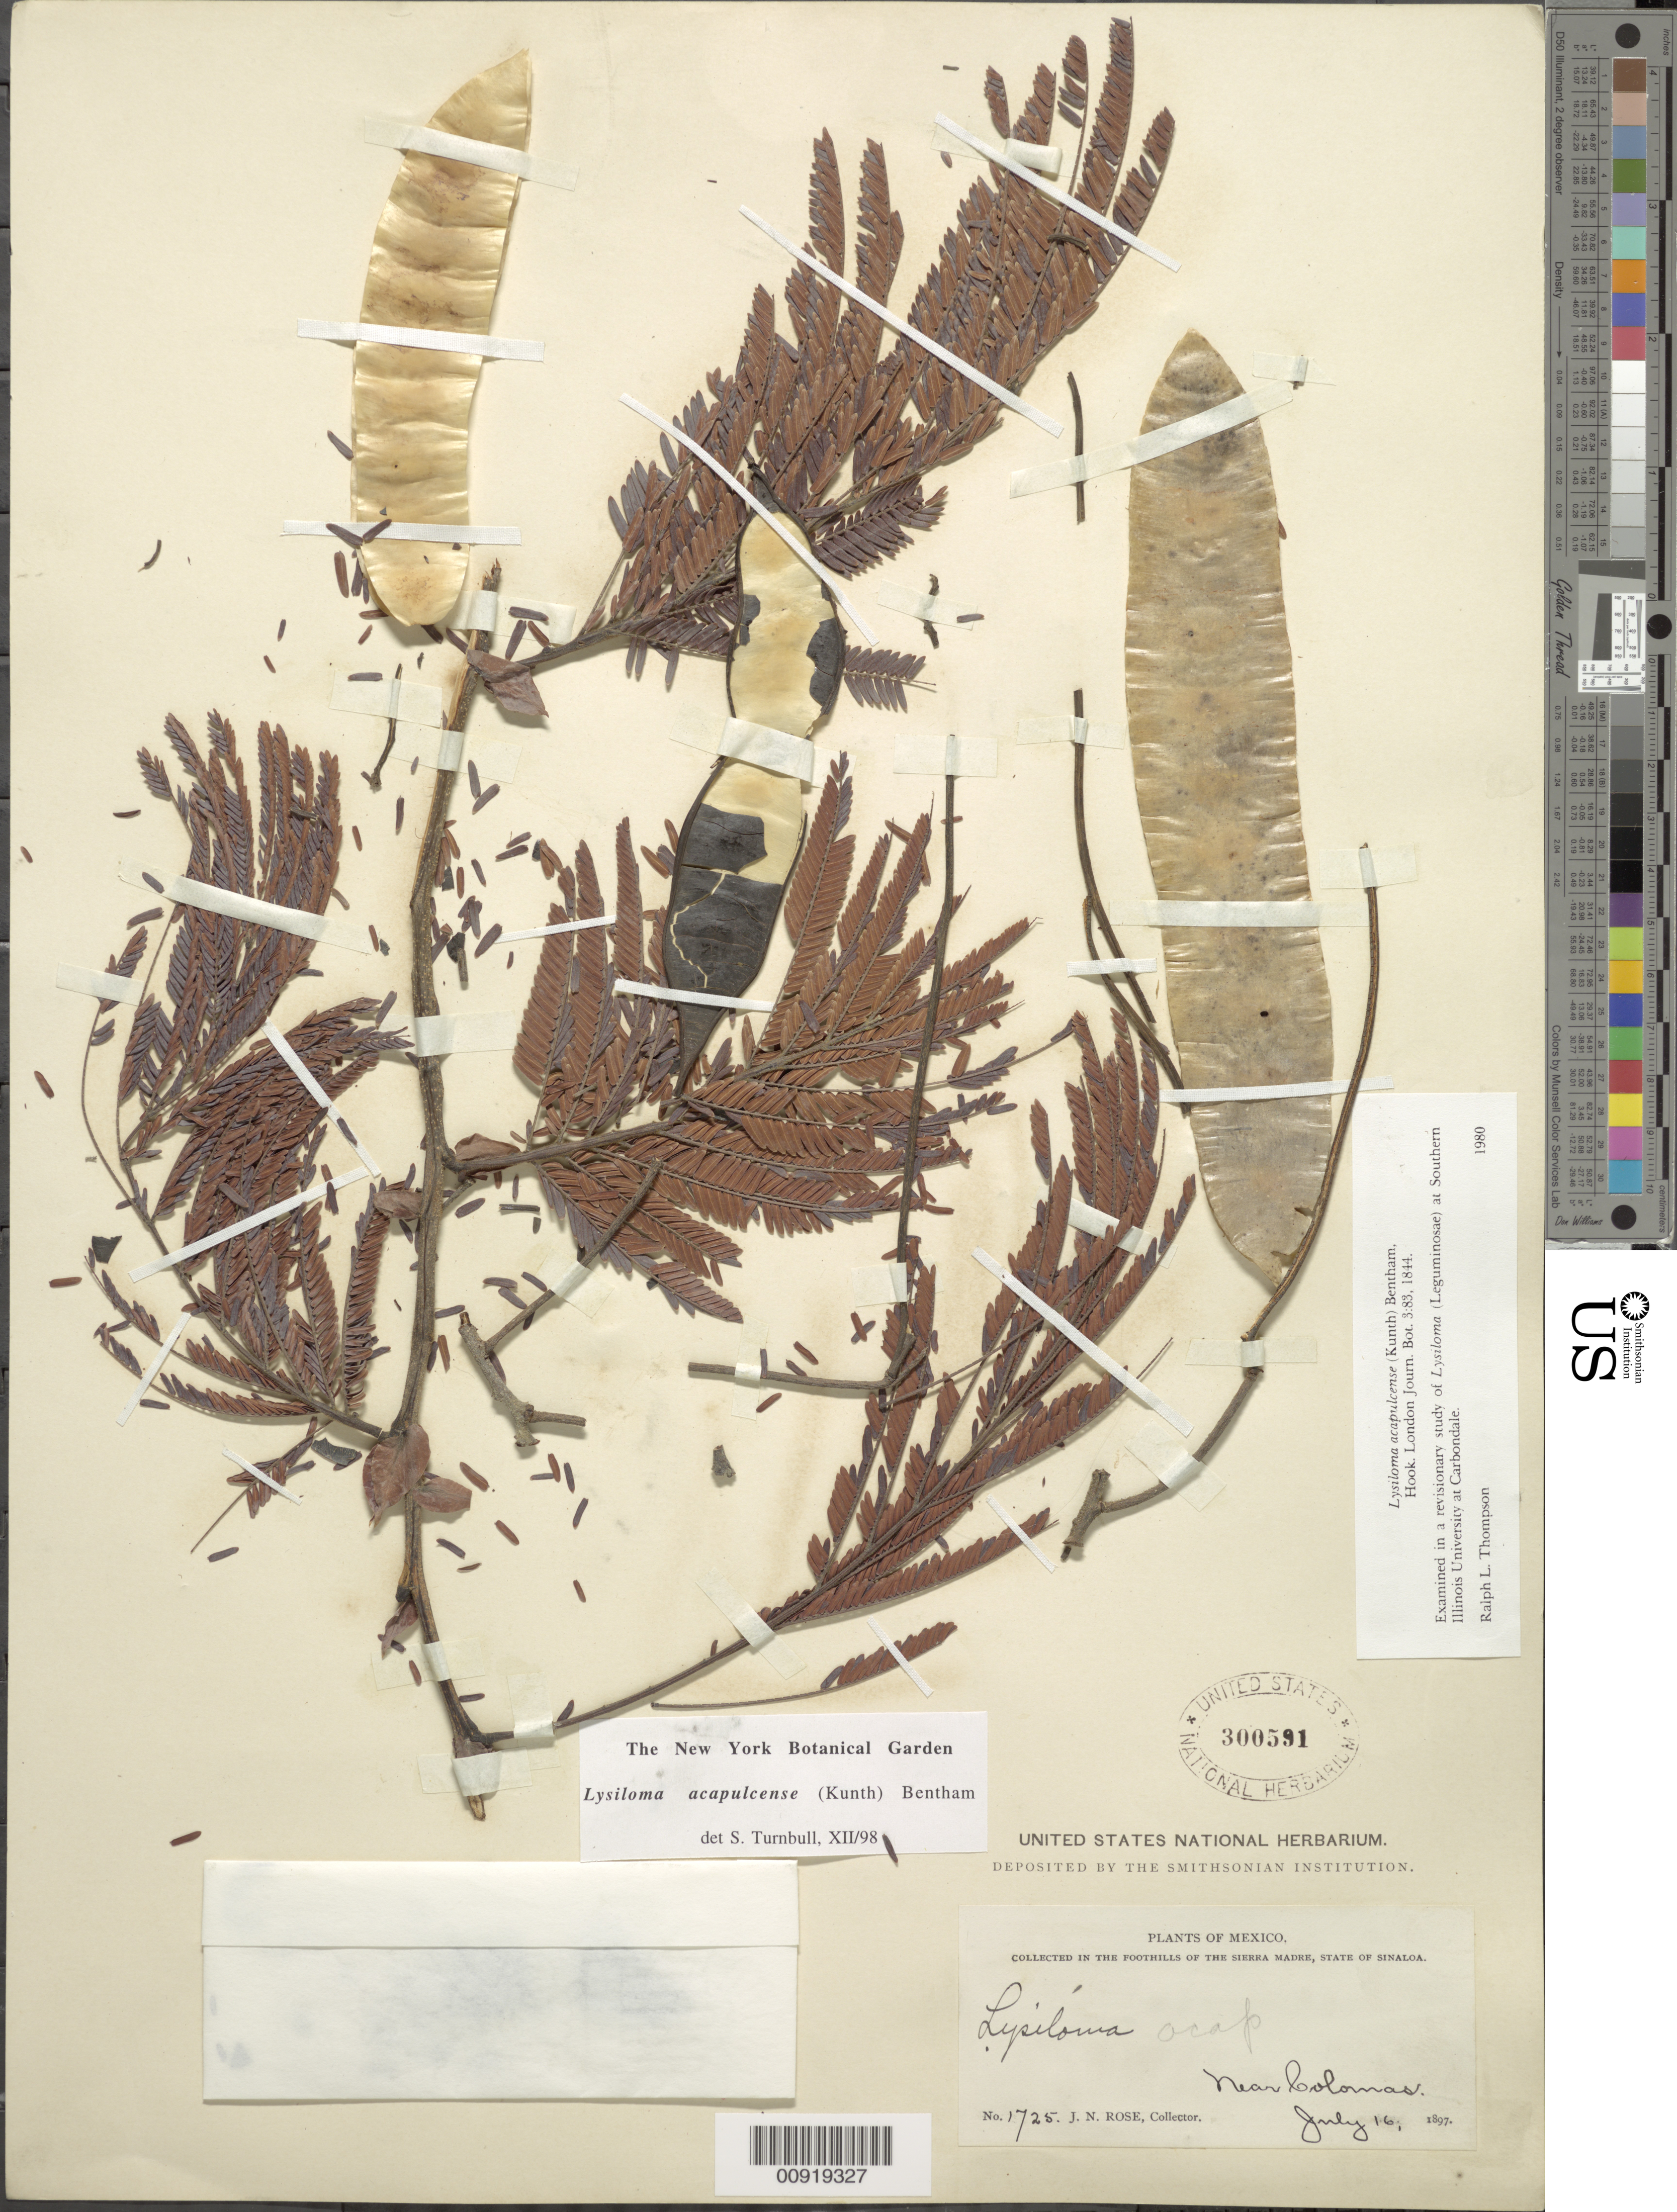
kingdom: Plantae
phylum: Tracheophyta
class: Magnoliopsida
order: Fabales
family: Fabaceae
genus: Lysiloma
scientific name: Lysiloma acapulcense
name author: (Kunth) Benth.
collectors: J. N. Rose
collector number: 1725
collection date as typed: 16 Jul 1897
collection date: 1897-07-16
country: Mexico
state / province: Sinaloa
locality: Near Colomas in the foothills of the Sierra Madre, State of Sinaloa.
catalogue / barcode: US 300591